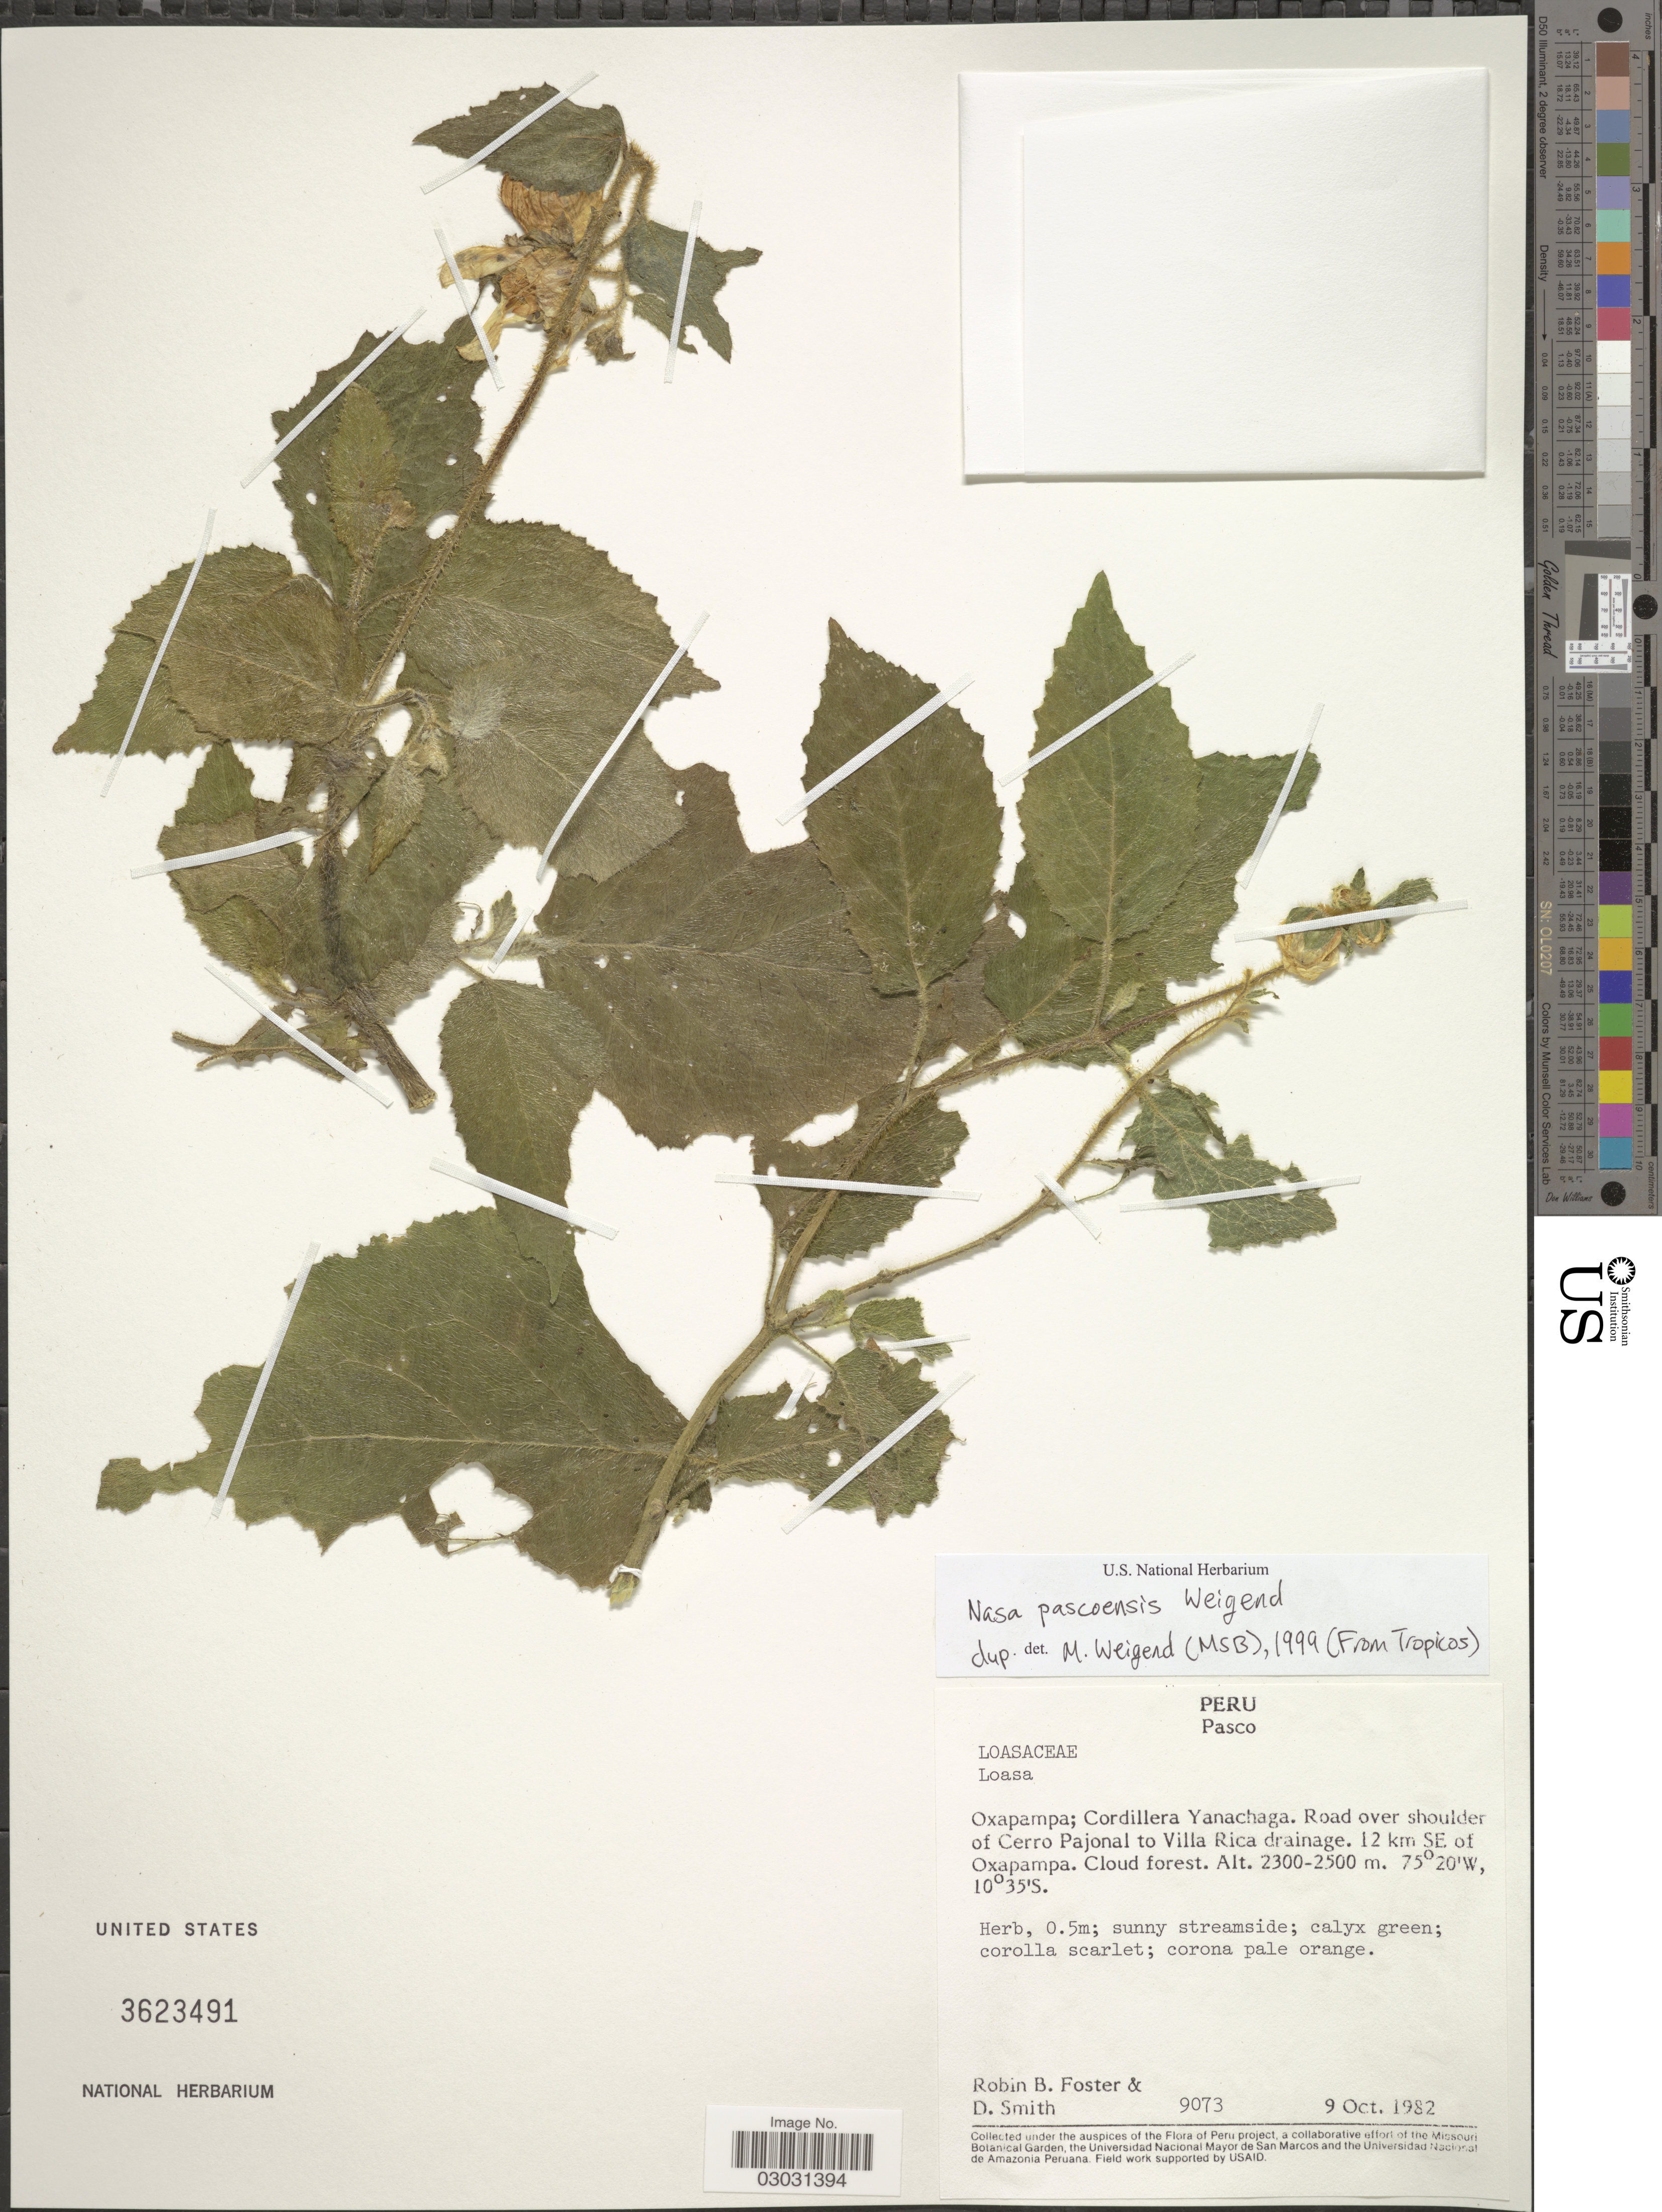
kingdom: Plantae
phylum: Tracheophyta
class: Magnoliopsida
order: Cornales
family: Loasaceae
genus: Nasa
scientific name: Nasa pascoensis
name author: Weigend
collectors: R. B. Foster & D. Smith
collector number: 9073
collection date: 1982-10-09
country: Peru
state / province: Pasco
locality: Oxapampa; Cordillera Yanachaga. Road over shoulder of Cerro Pajonal to Villa Rica drainage. 12 km SE of Oxapampa.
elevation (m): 2300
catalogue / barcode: US 3623491